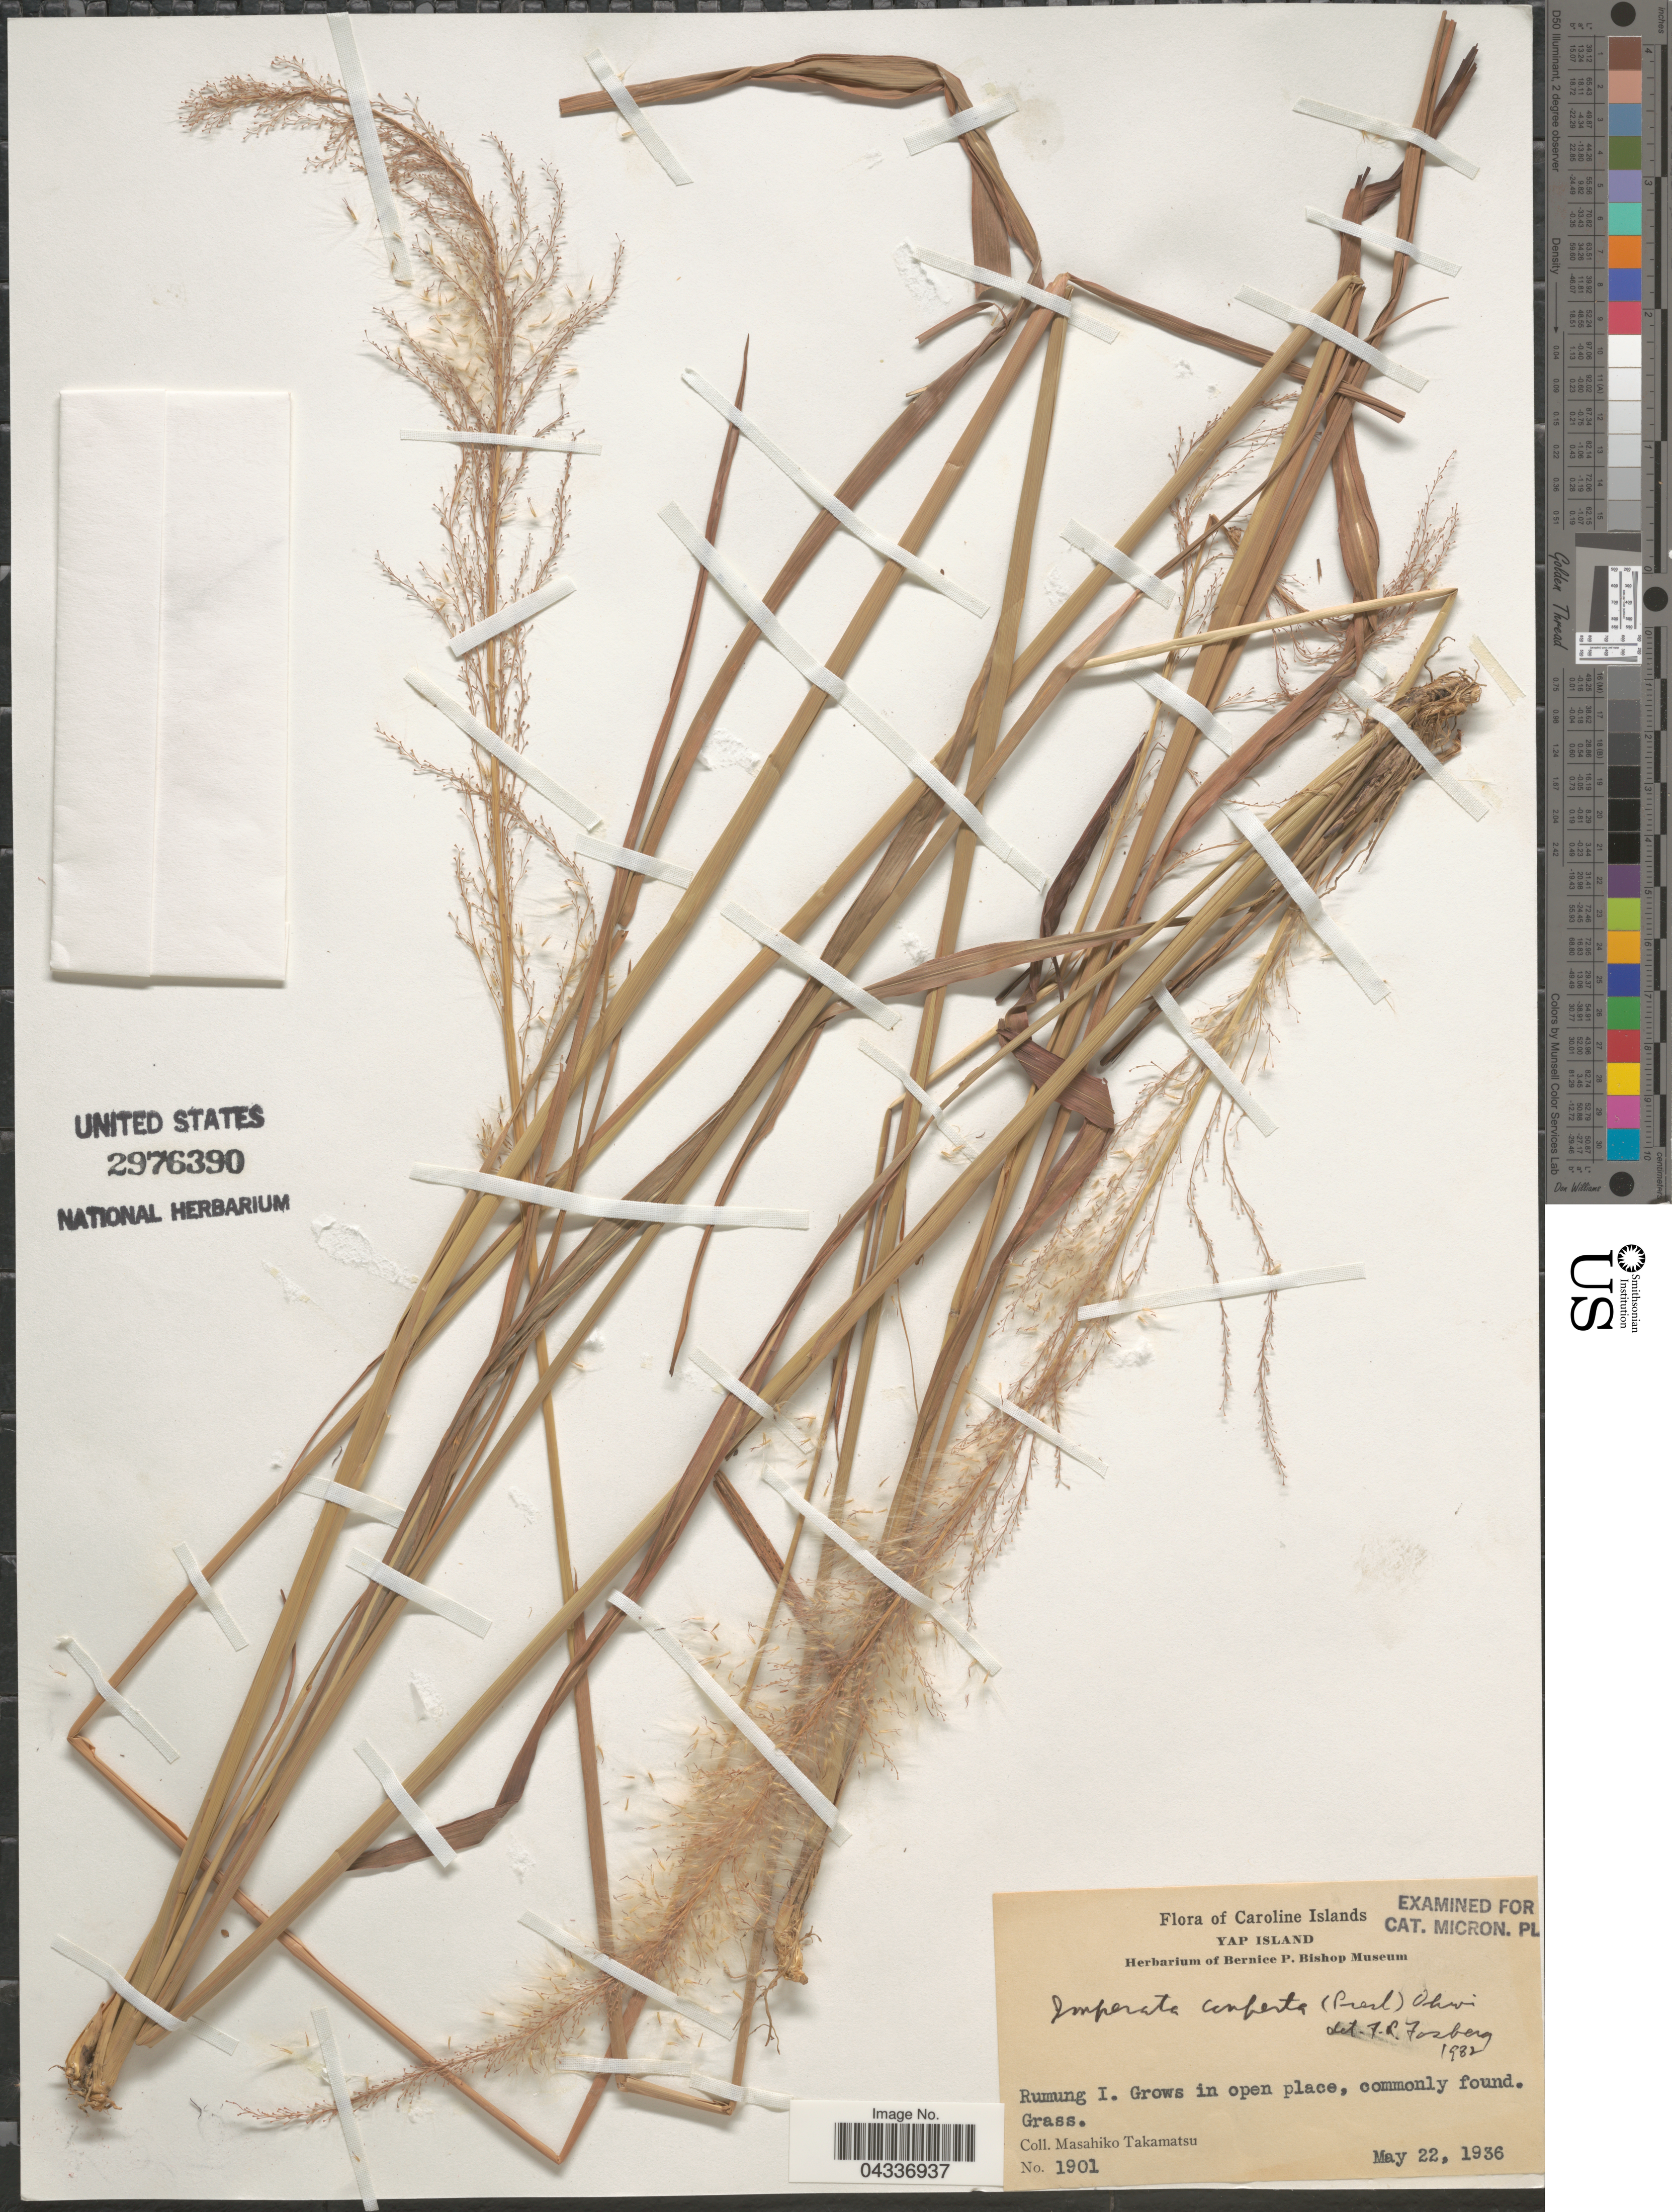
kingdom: Plantae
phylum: Tracheophyta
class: Liliopsida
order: Poales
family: Poaceae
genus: Imperata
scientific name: Imperata conferta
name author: (J. Presl) Ohwi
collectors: M. Takamatsu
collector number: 1901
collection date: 1936-05-22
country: Micronesia, Federated States of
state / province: Yap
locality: Caroline Islands. Yap Island. Rumung I.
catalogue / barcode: US 2976390